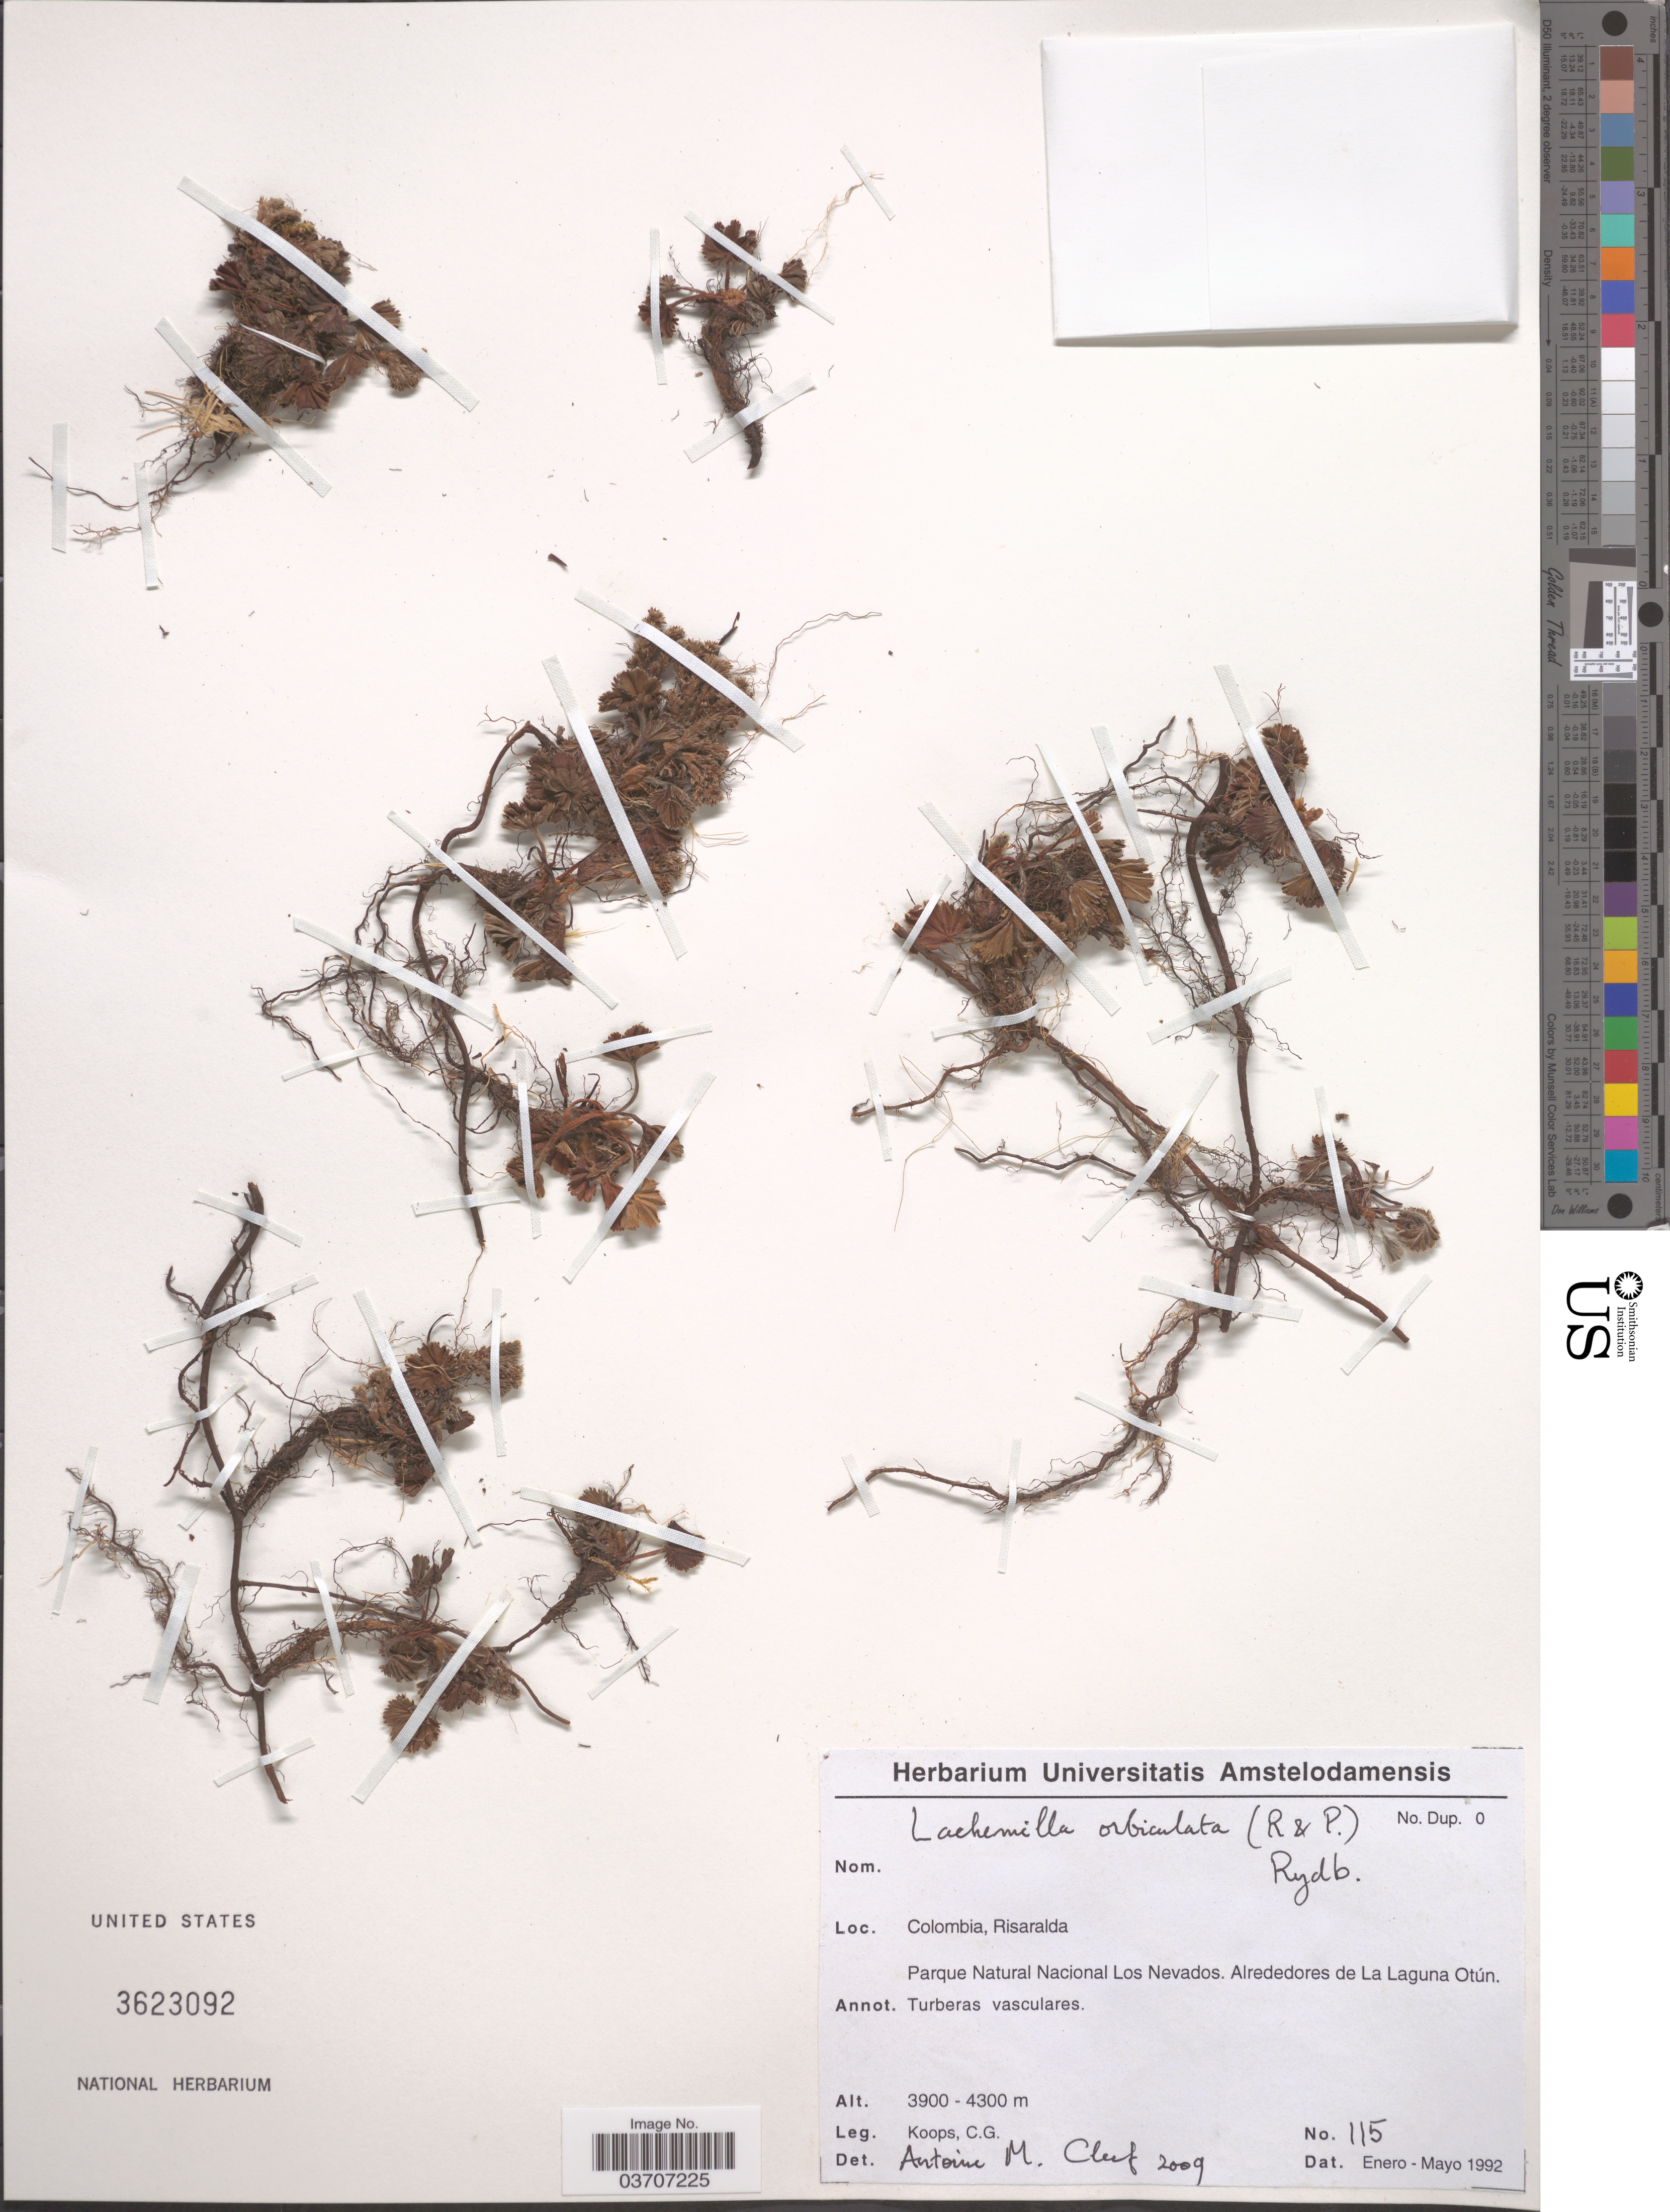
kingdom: Plantae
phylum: Tracheophyta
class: Magnoliopsida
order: Rosales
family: Rosaceae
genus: Lachemilla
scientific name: Lachemilla orbiculata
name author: (Ruiz & Pav.) Rydb.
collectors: C. Koops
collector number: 115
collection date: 1992-01/1992-05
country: Colombia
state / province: Risaralda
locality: Parque Natural Nacional Los Nevados. Alrededores de La Laguna Otún.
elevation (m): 3900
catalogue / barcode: US 3623092